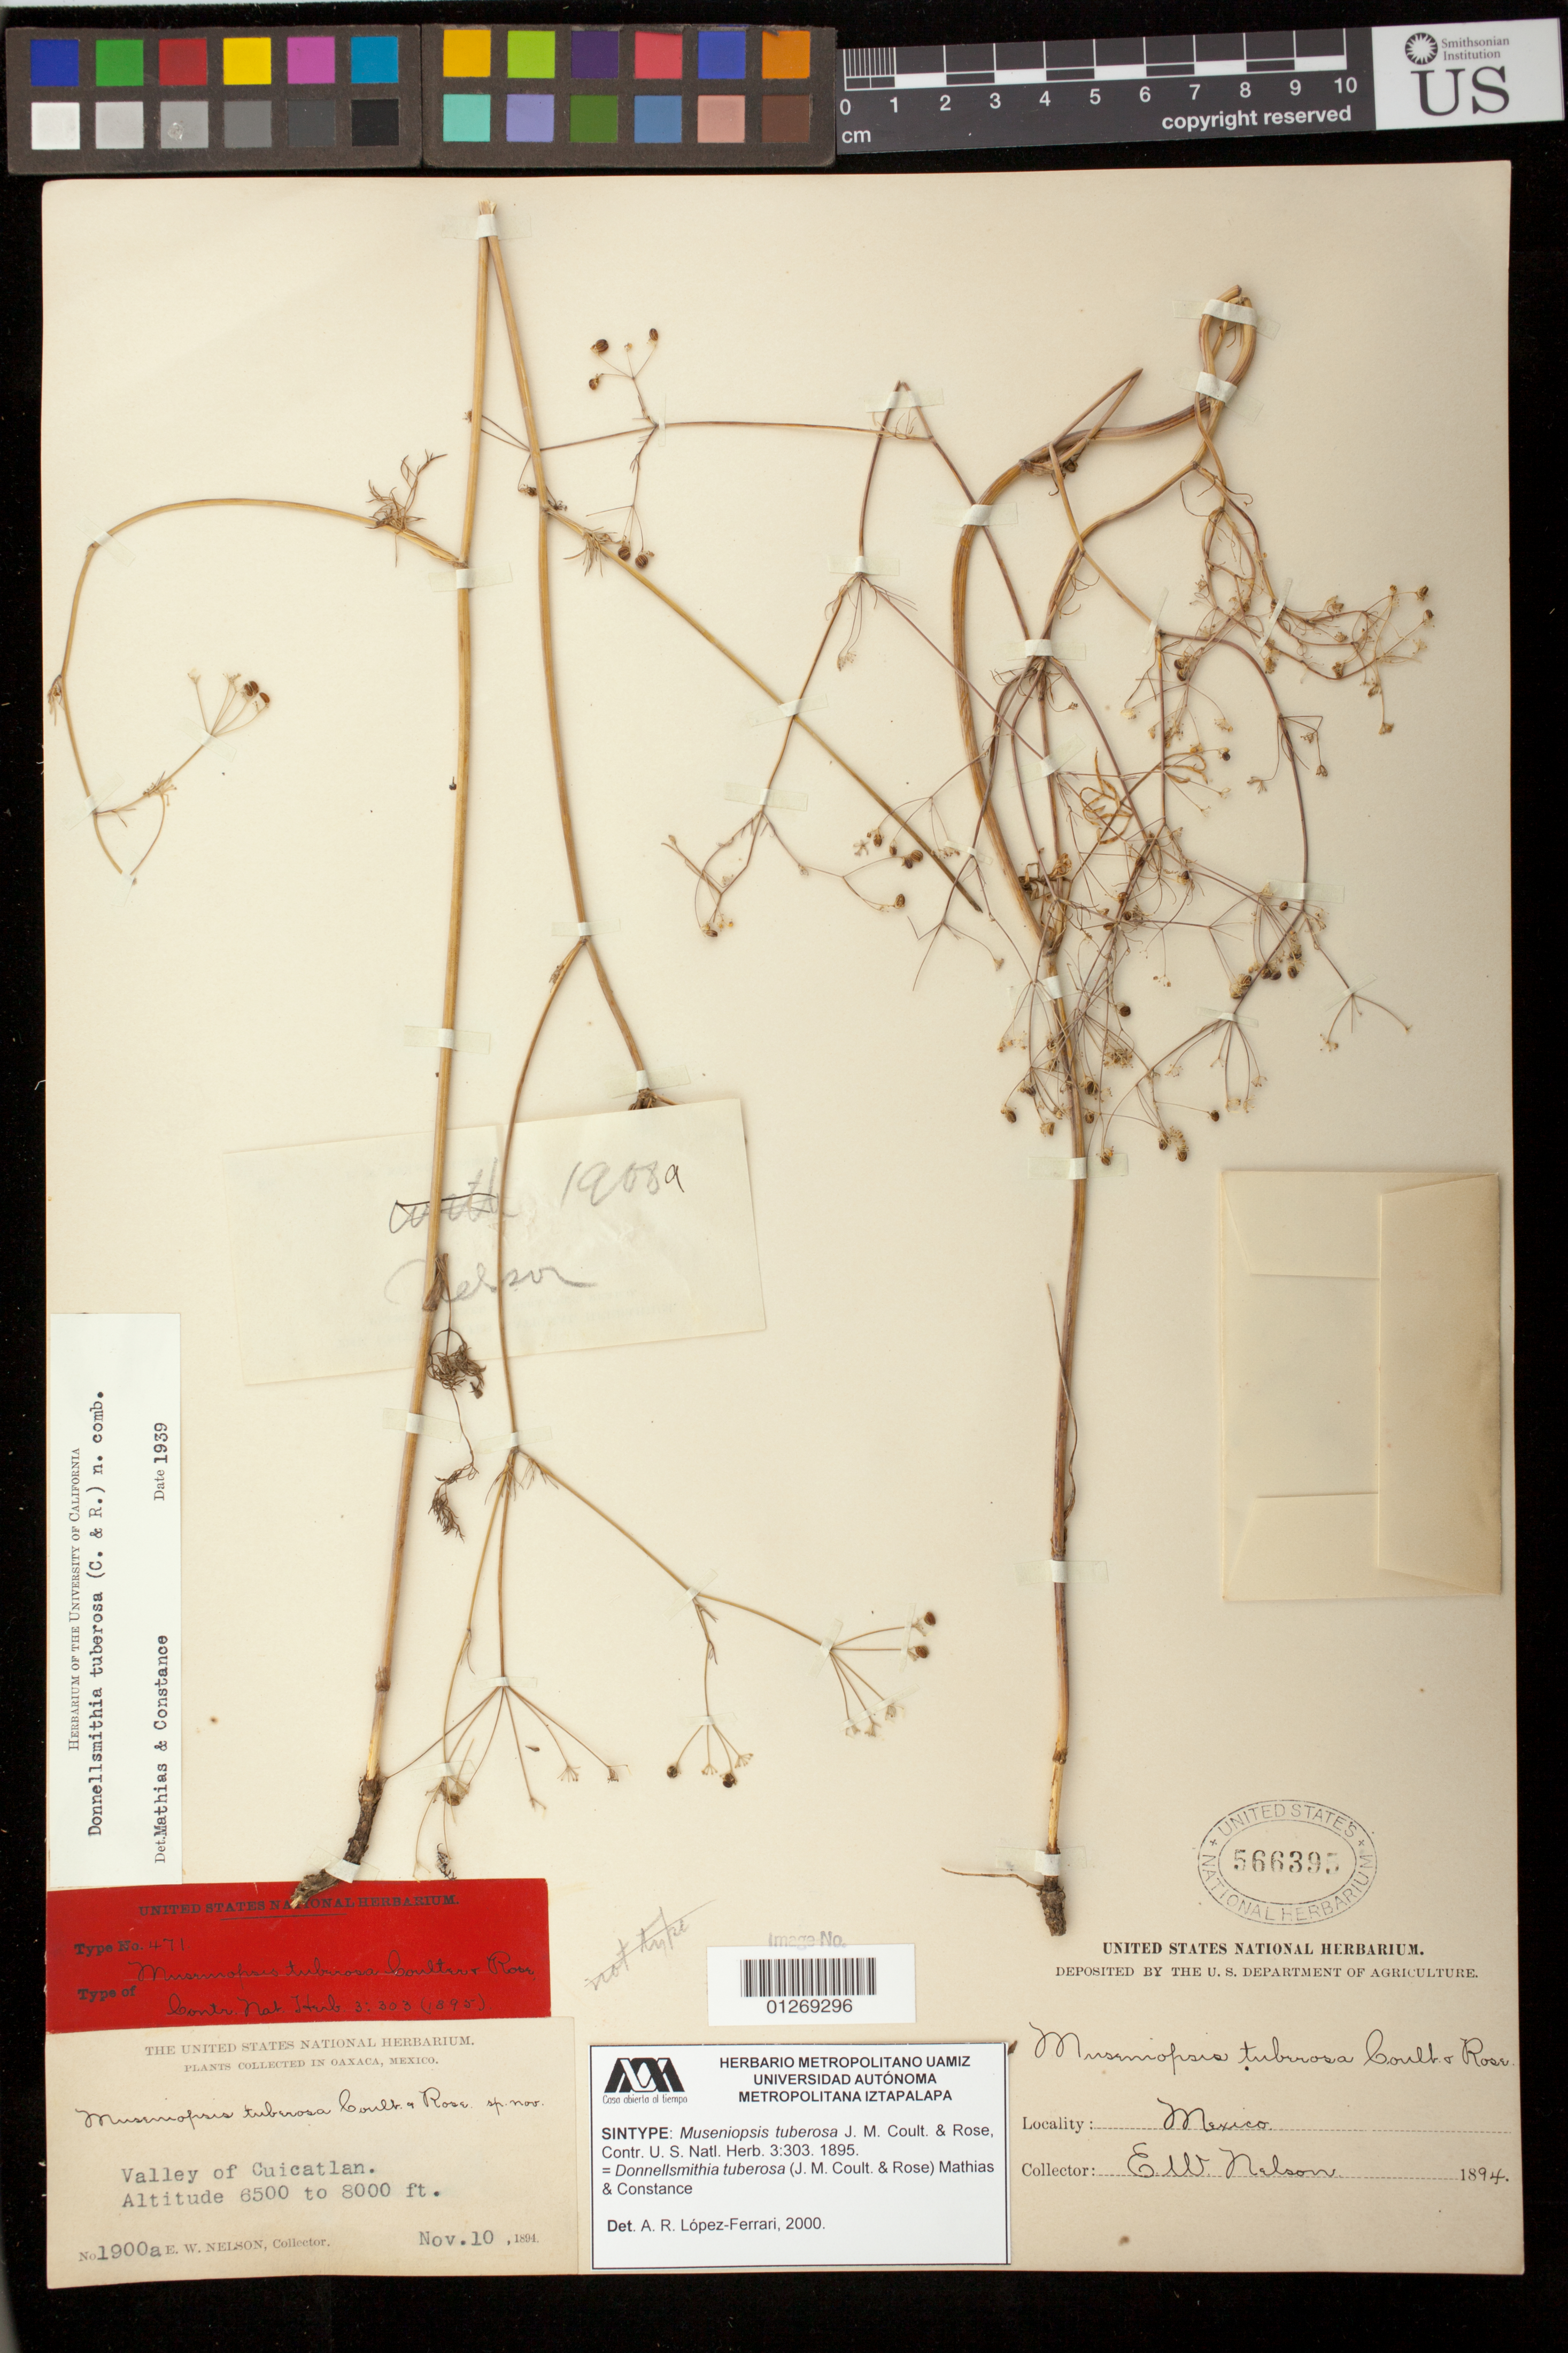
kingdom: Plantae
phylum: Tracheophyta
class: Magnoliopsida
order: Apiales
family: Apiaceae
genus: Museniopsis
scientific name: Museniopsis tuberosa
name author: J.M. Coult. & Rose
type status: Syntype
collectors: E. W. Nelson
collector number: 1900a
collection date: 1894-11-10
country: Mexico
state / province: Oaxaca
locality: Valley of Cuicatlan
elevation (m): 1981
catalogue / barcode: US 566395